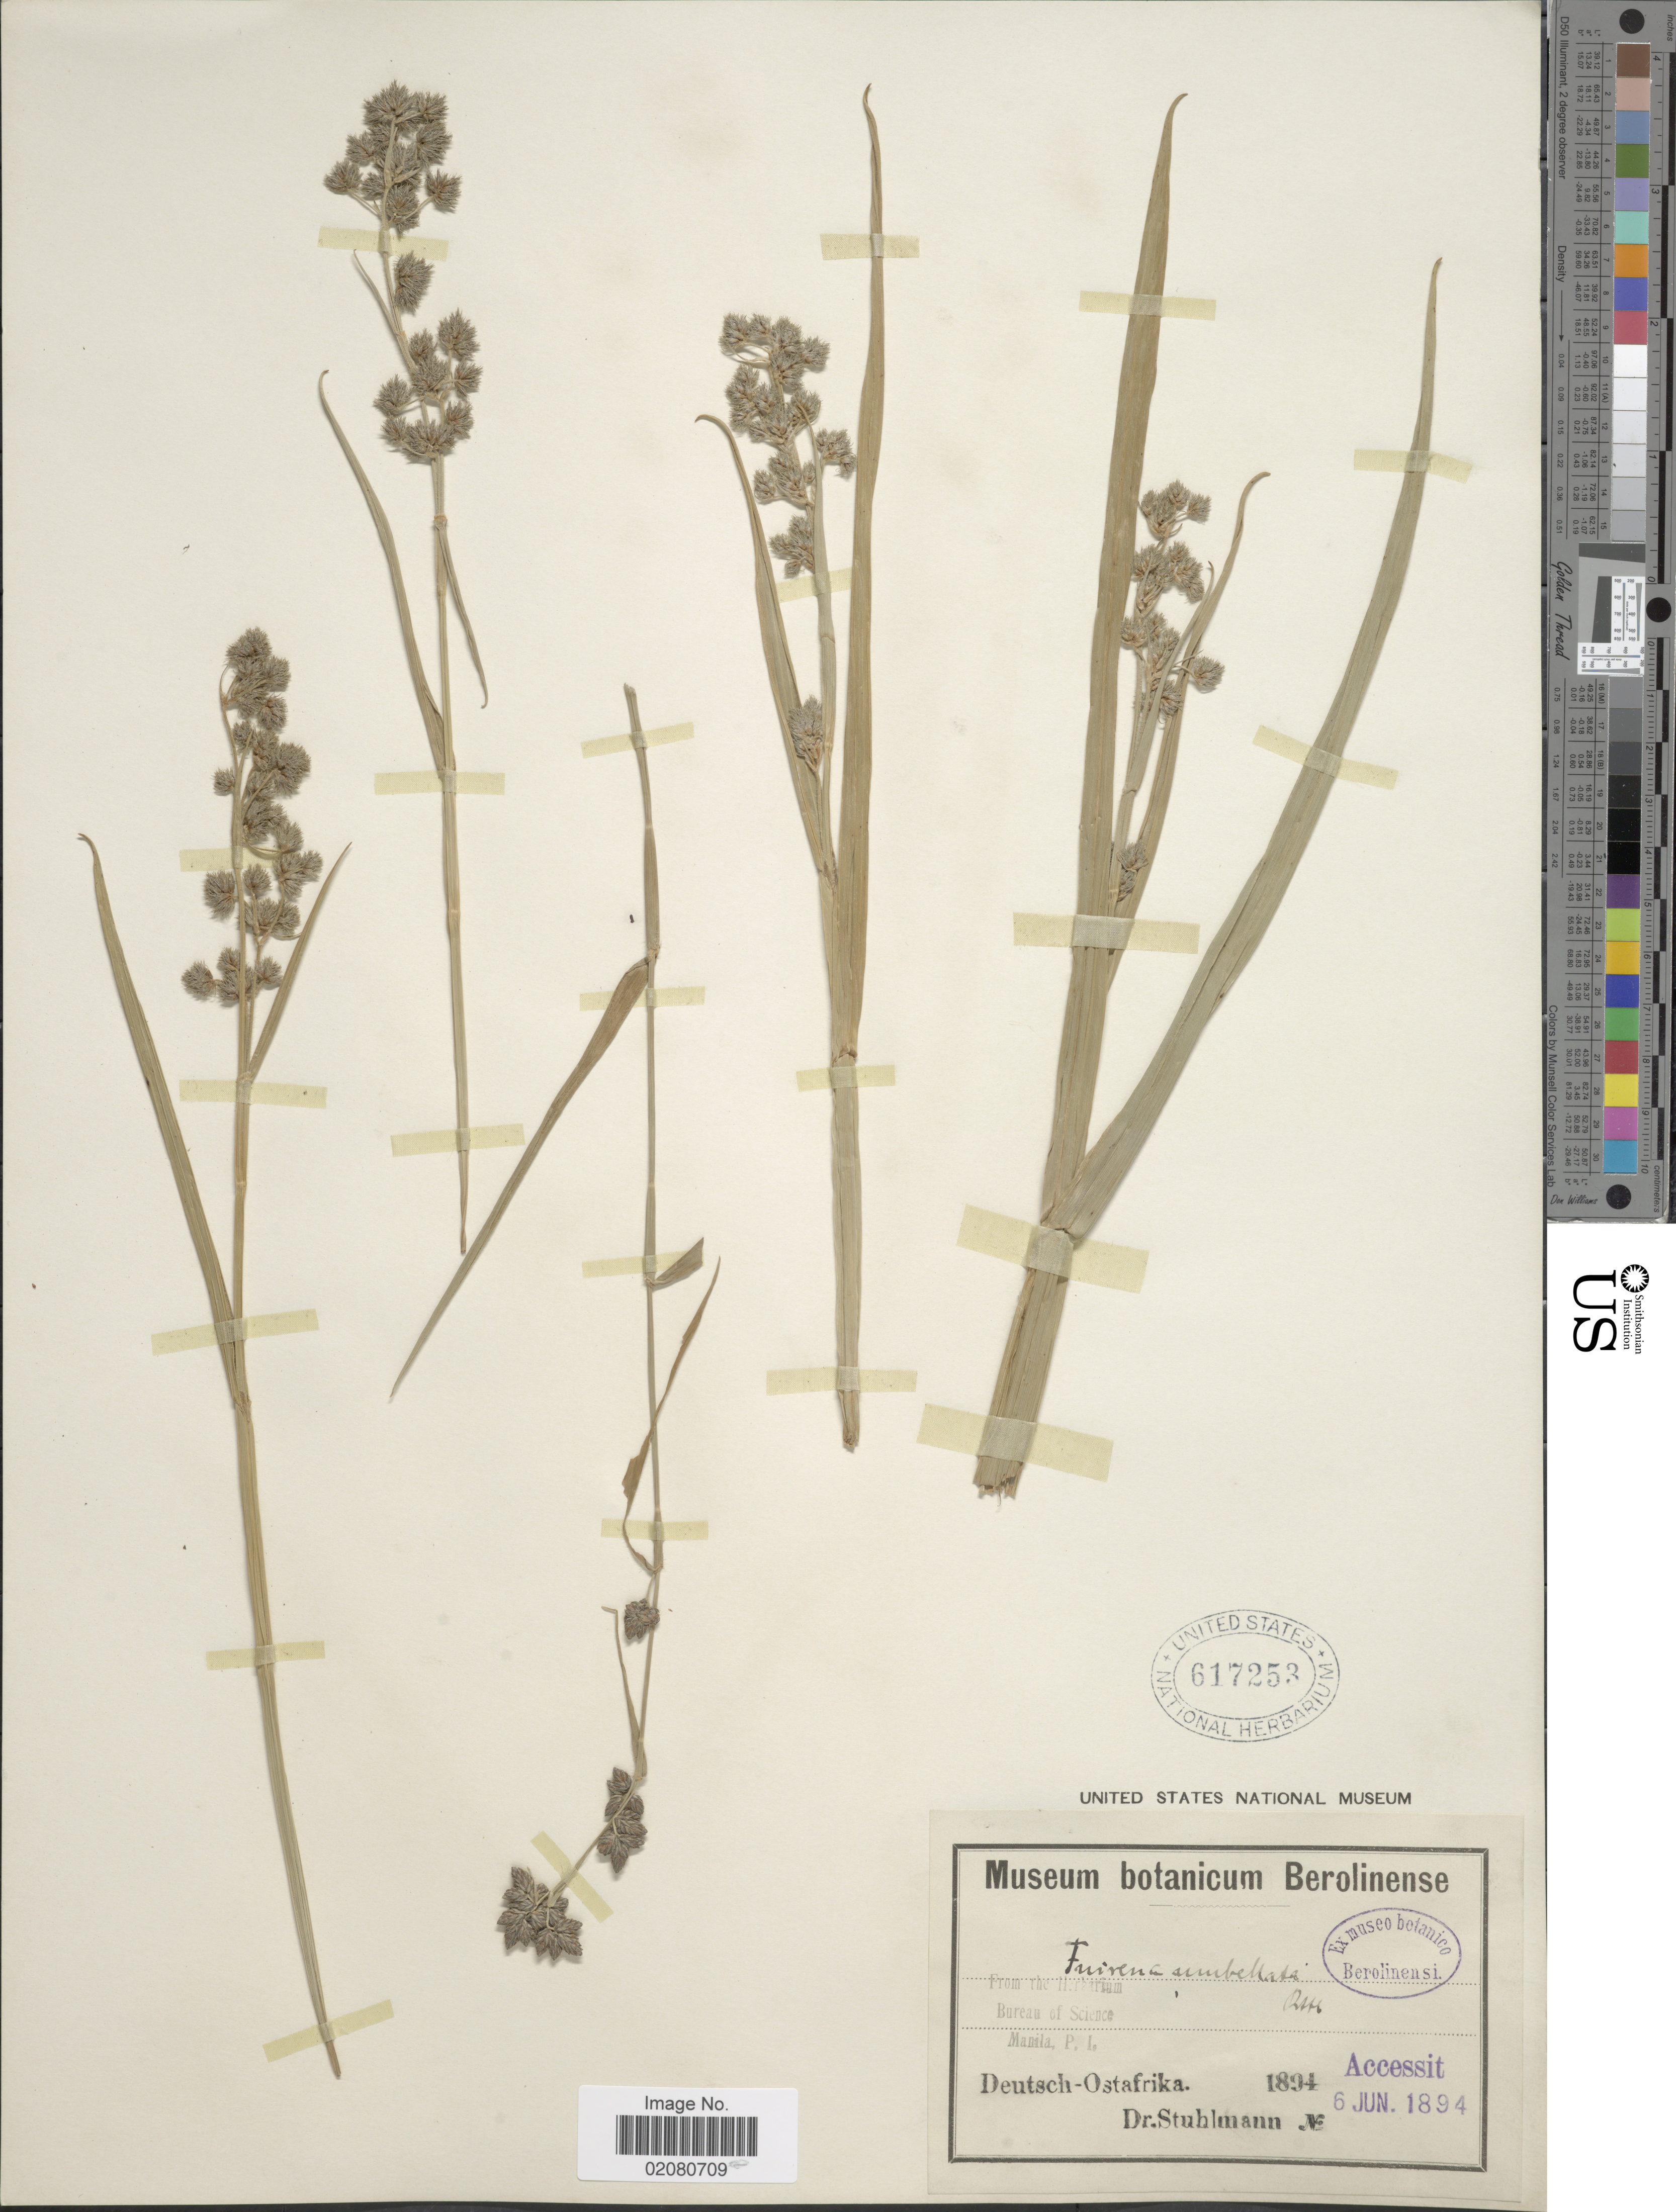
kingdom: Plantae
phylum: Tracheophyta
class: Liliopsida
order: Poales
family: Cyperaceae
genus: Fuirena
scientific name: Fuirena umbellata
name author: Rottb.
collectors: -. Stuhlmann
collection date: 1894-06-06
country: Tanzania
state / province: Tanga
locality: Deutch - Ostafrika.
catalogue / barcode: US 617253